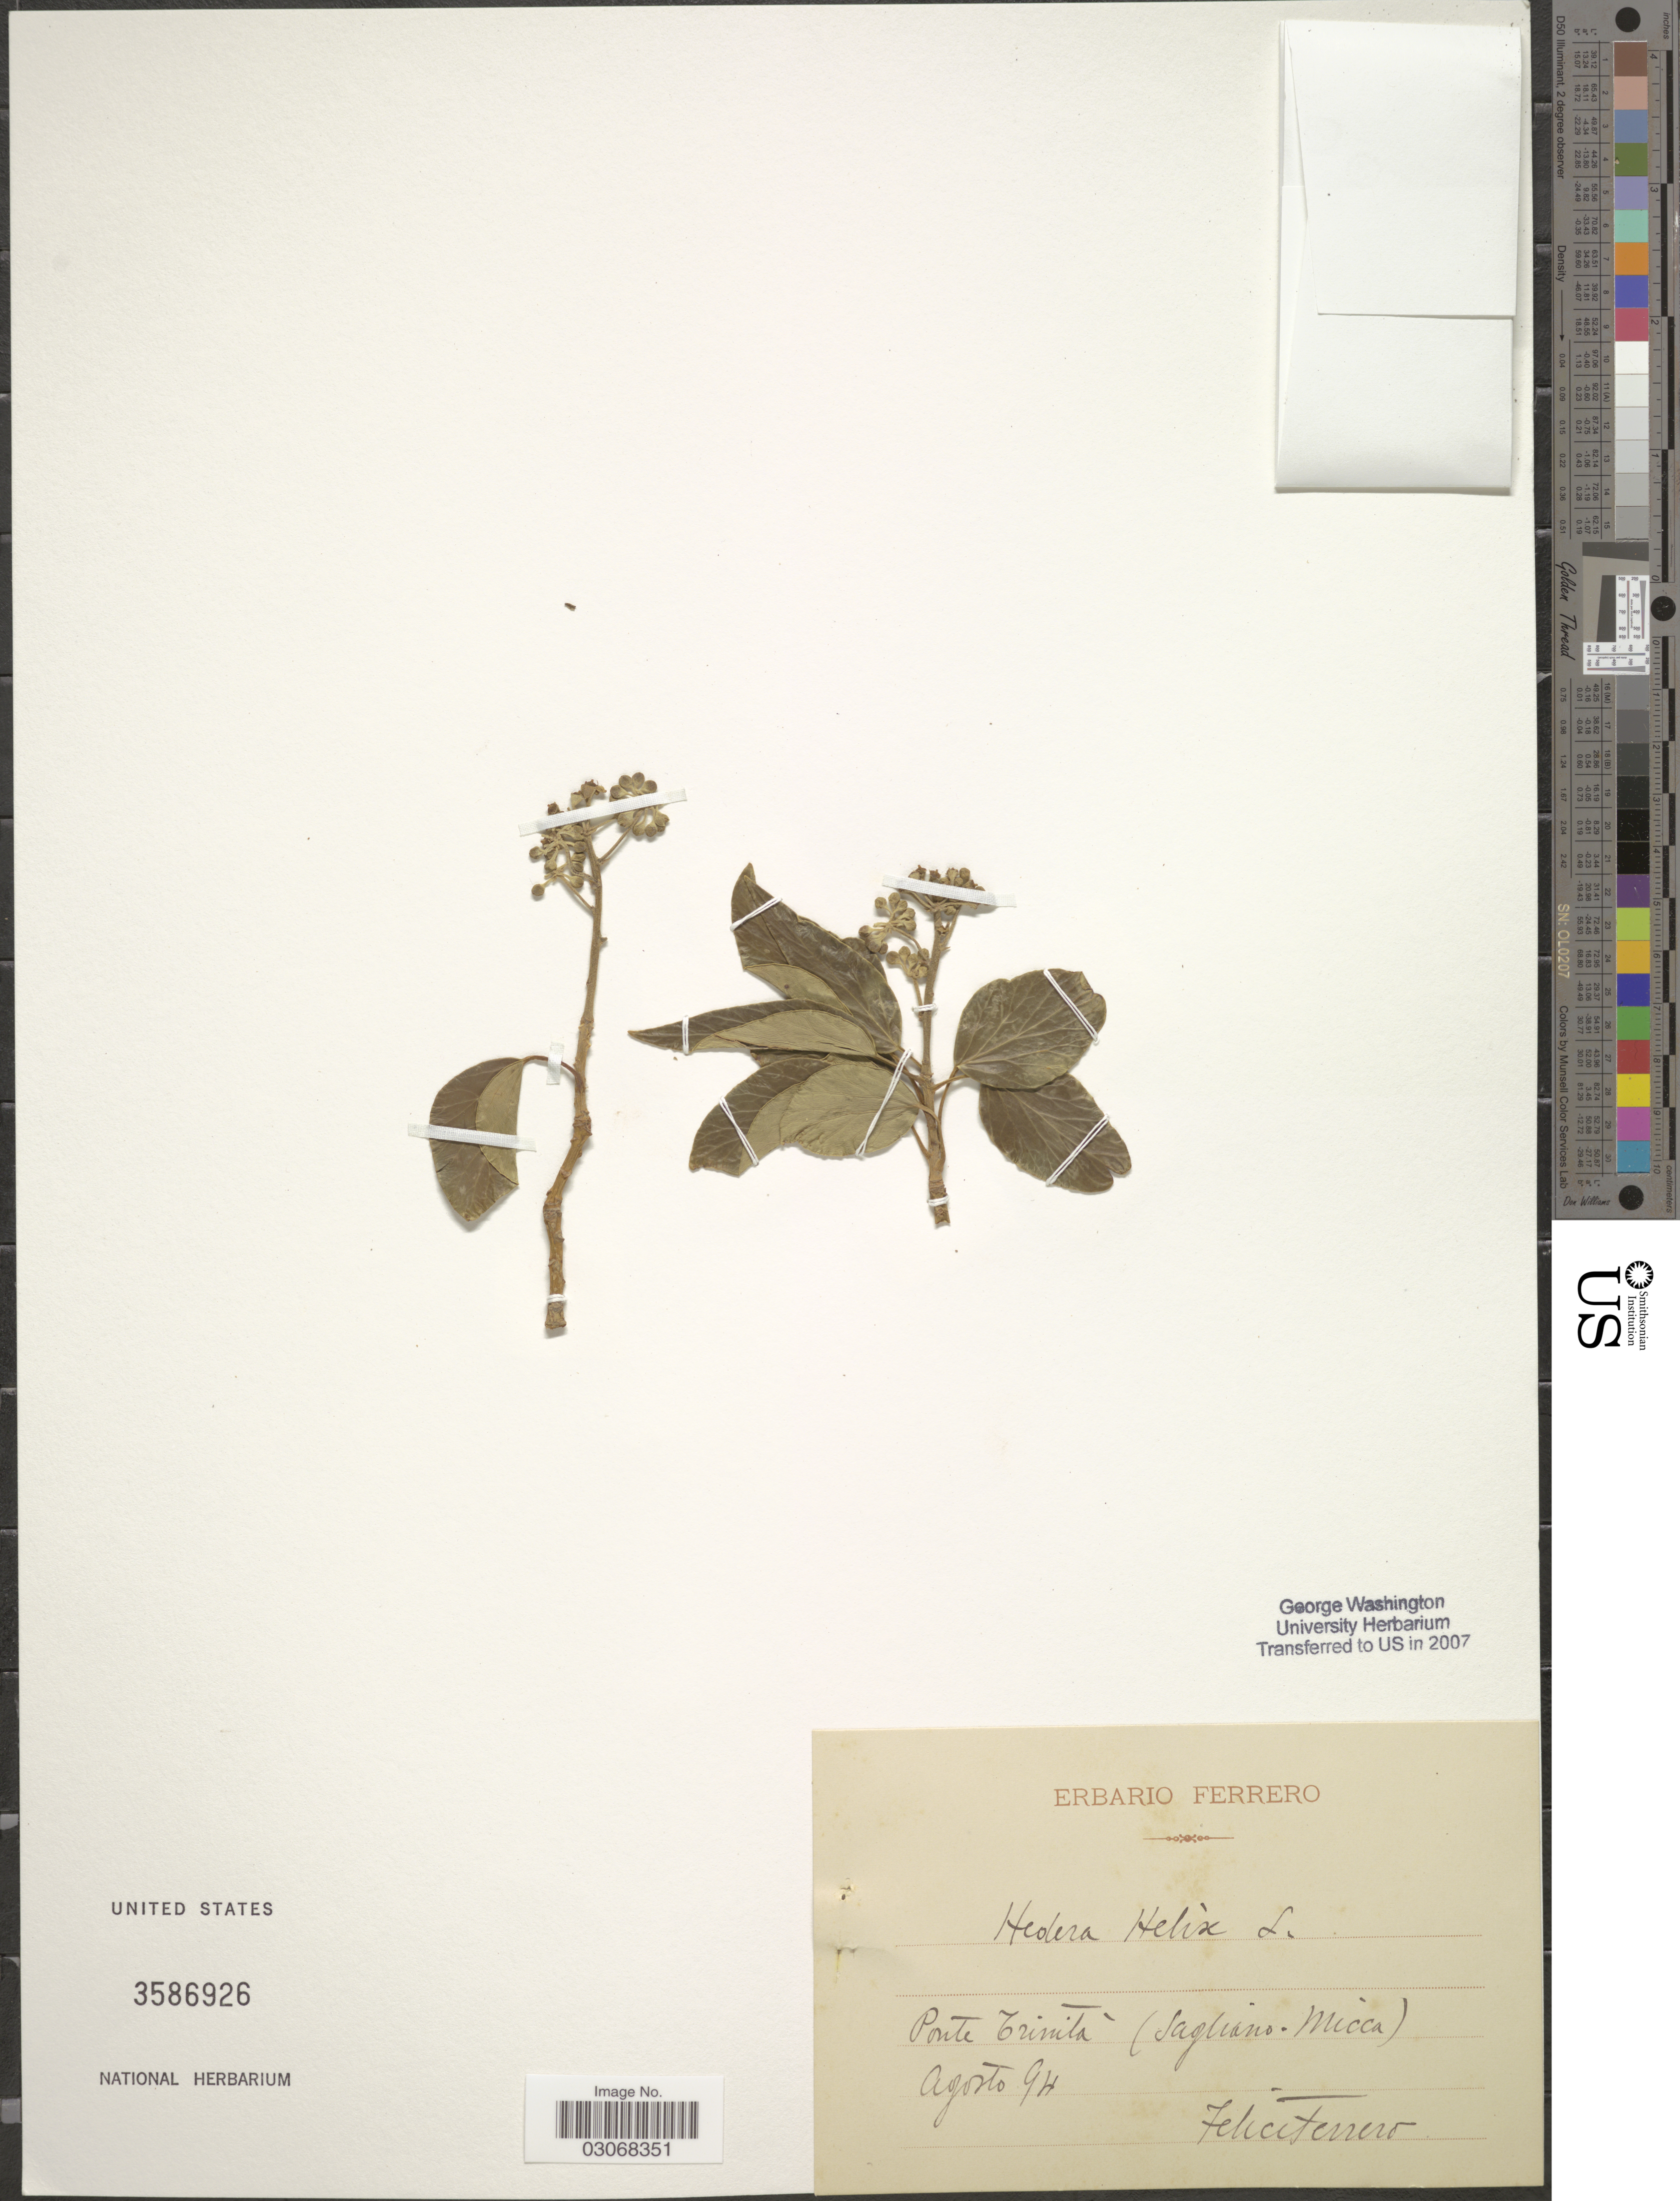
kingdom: Plantae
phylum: Tracheophyta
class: Magnoliopsida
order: Apiales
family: Araliaceae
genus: Hedera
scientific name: Hedera helix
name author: L.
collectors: F. Ferrero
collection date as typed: Transcribed d/m/y: /8/94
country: Italy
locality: Ponte Trinita (Sagliano-Micca).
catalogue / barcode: US 3586926